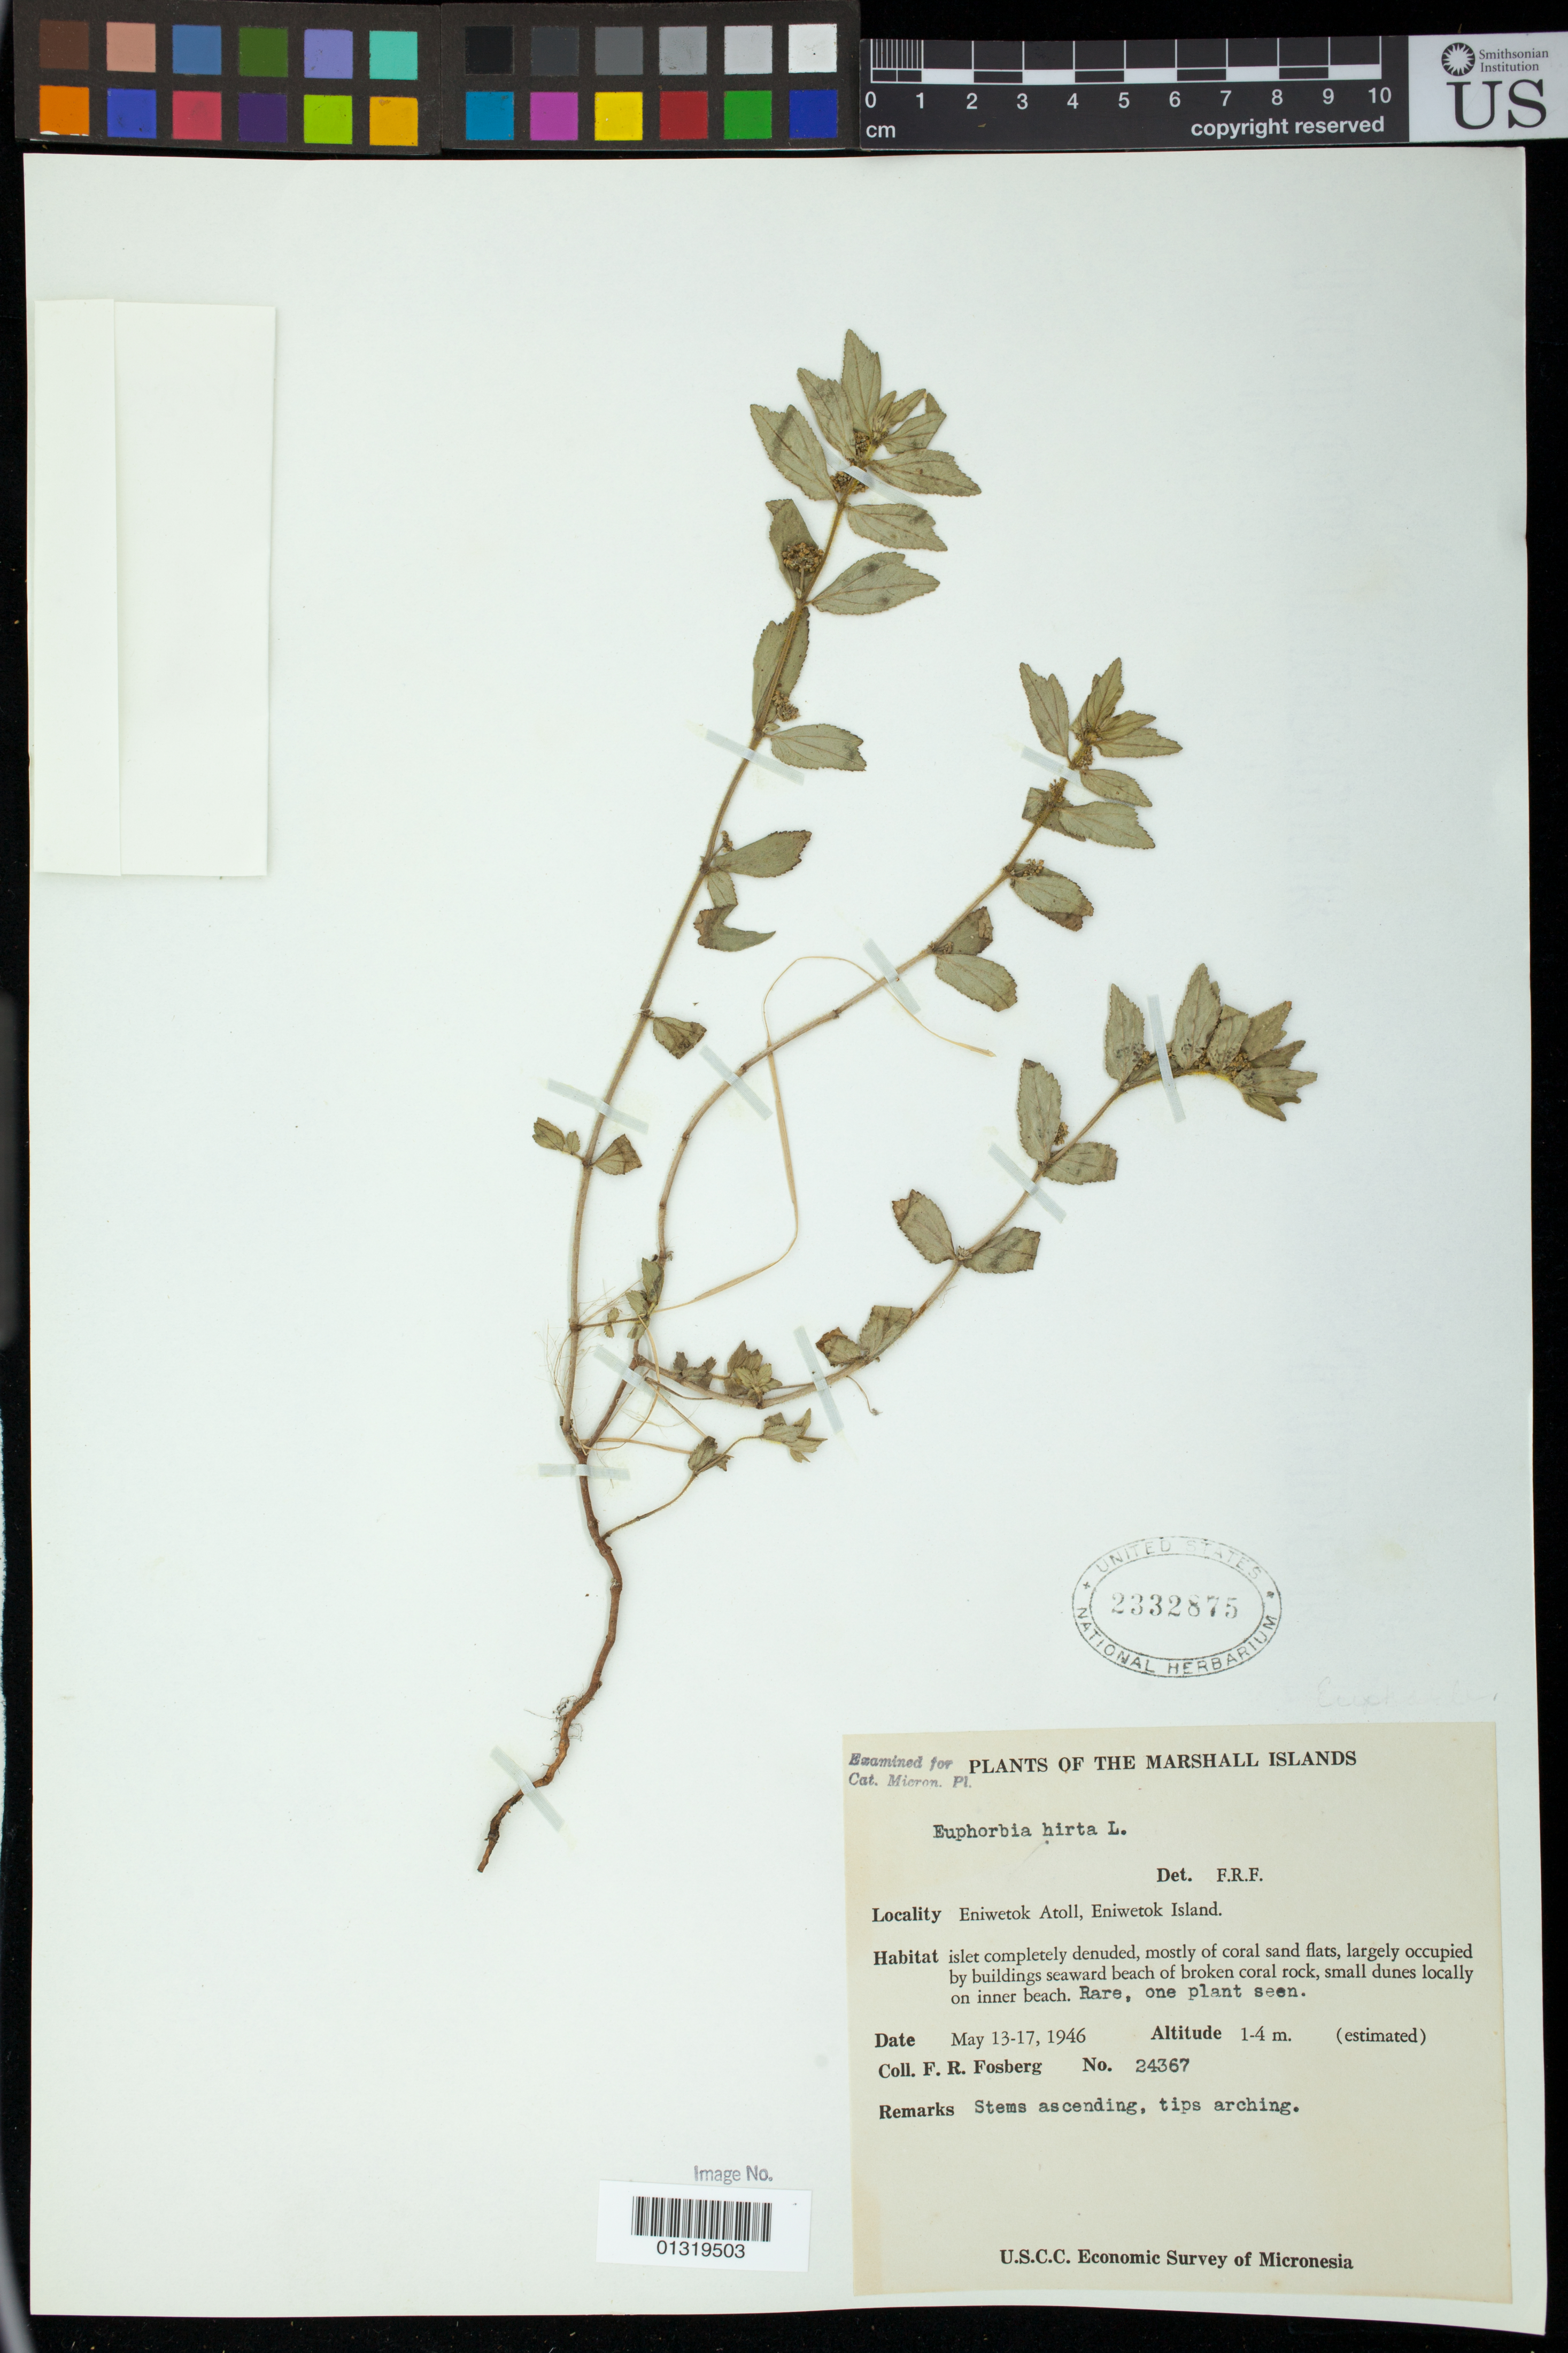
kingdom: Plantae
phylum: Tracheophyta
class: Magnoliopsida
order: Malpighiales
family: Euphorbiaceae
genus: Euphorbia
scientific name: Euphorbia hirta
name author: L.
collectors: F. R. Fosberg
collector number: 24367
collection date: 1946-05-13/1946-05-17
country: Marshall Islands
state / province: Enewetak Atoll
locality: Eniwetok [Enewetak] Island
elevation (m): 1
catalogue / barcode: US 2332875